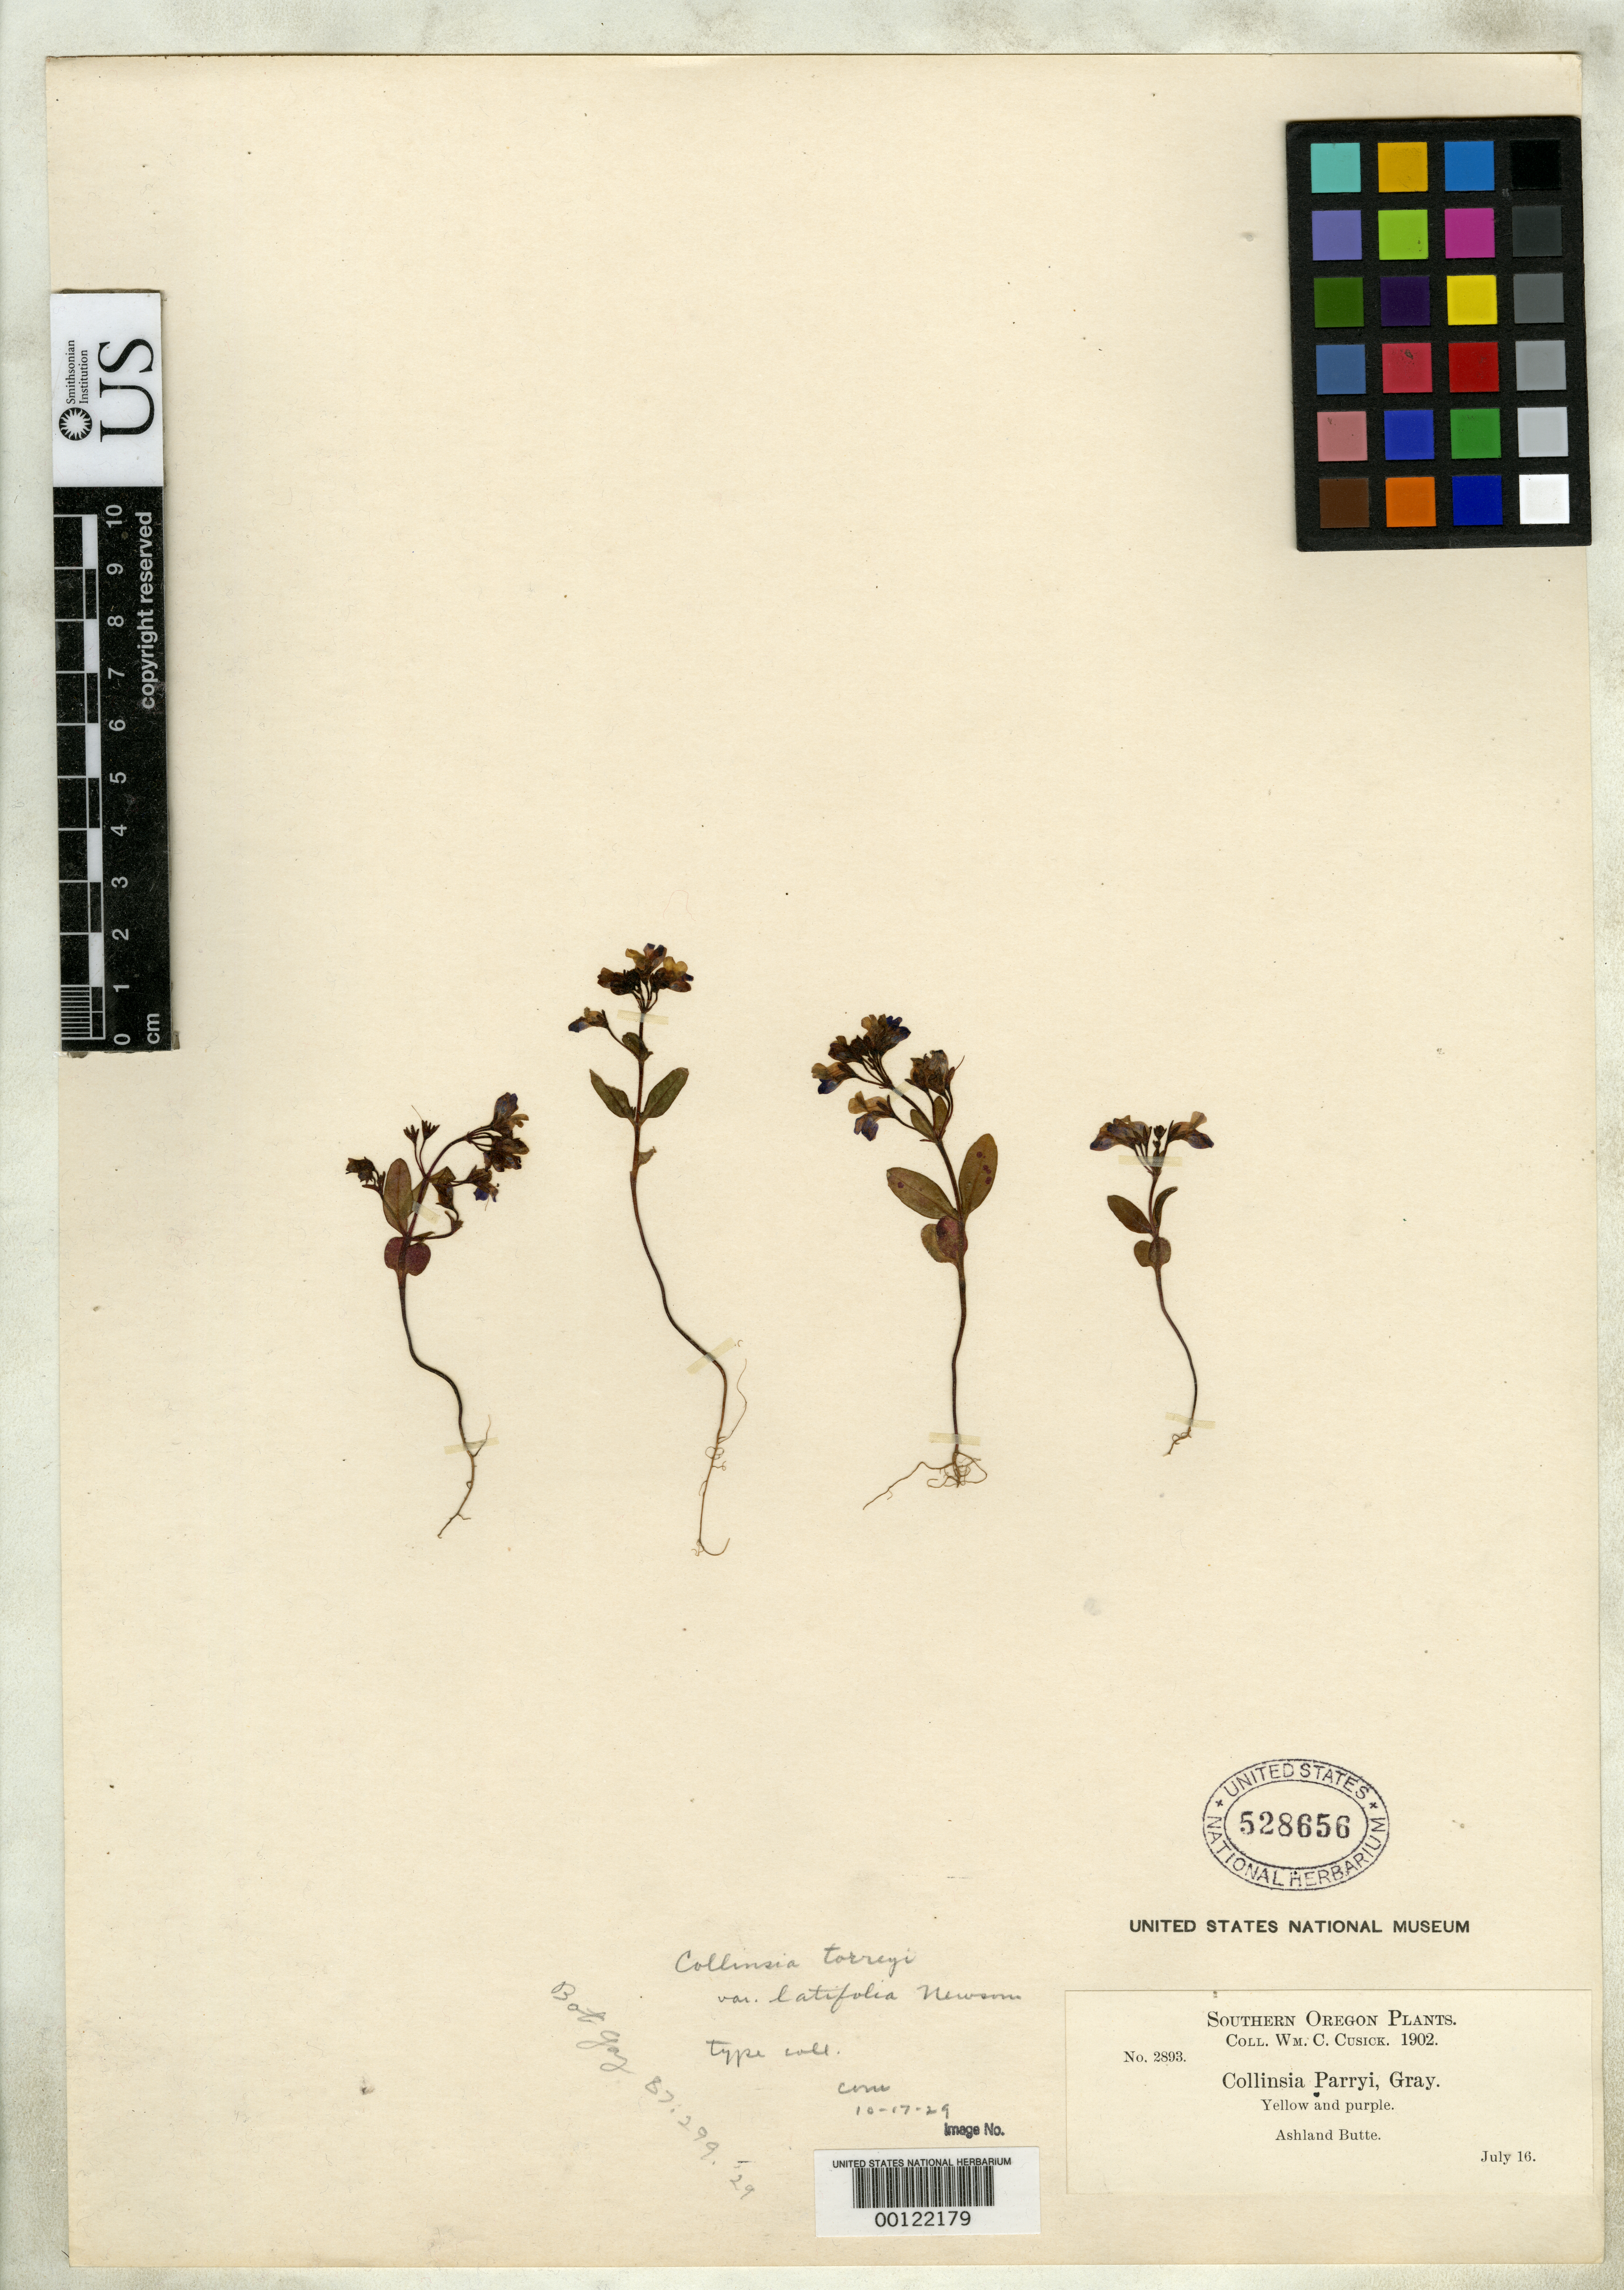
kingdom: Plantae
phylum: Tracheophyta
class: Magnoliopsida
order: Lamiales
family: Plantaginaceae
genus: Collinsia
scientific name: Collinsia torreyi var. latifolia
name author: Newsom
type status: Isotype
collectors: W. C. Cusick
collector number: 2893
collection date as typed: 16 Jul 1902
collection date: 1902-07-16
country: United States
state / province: Oregon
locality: Ashland Butte.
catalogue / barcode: US 528656